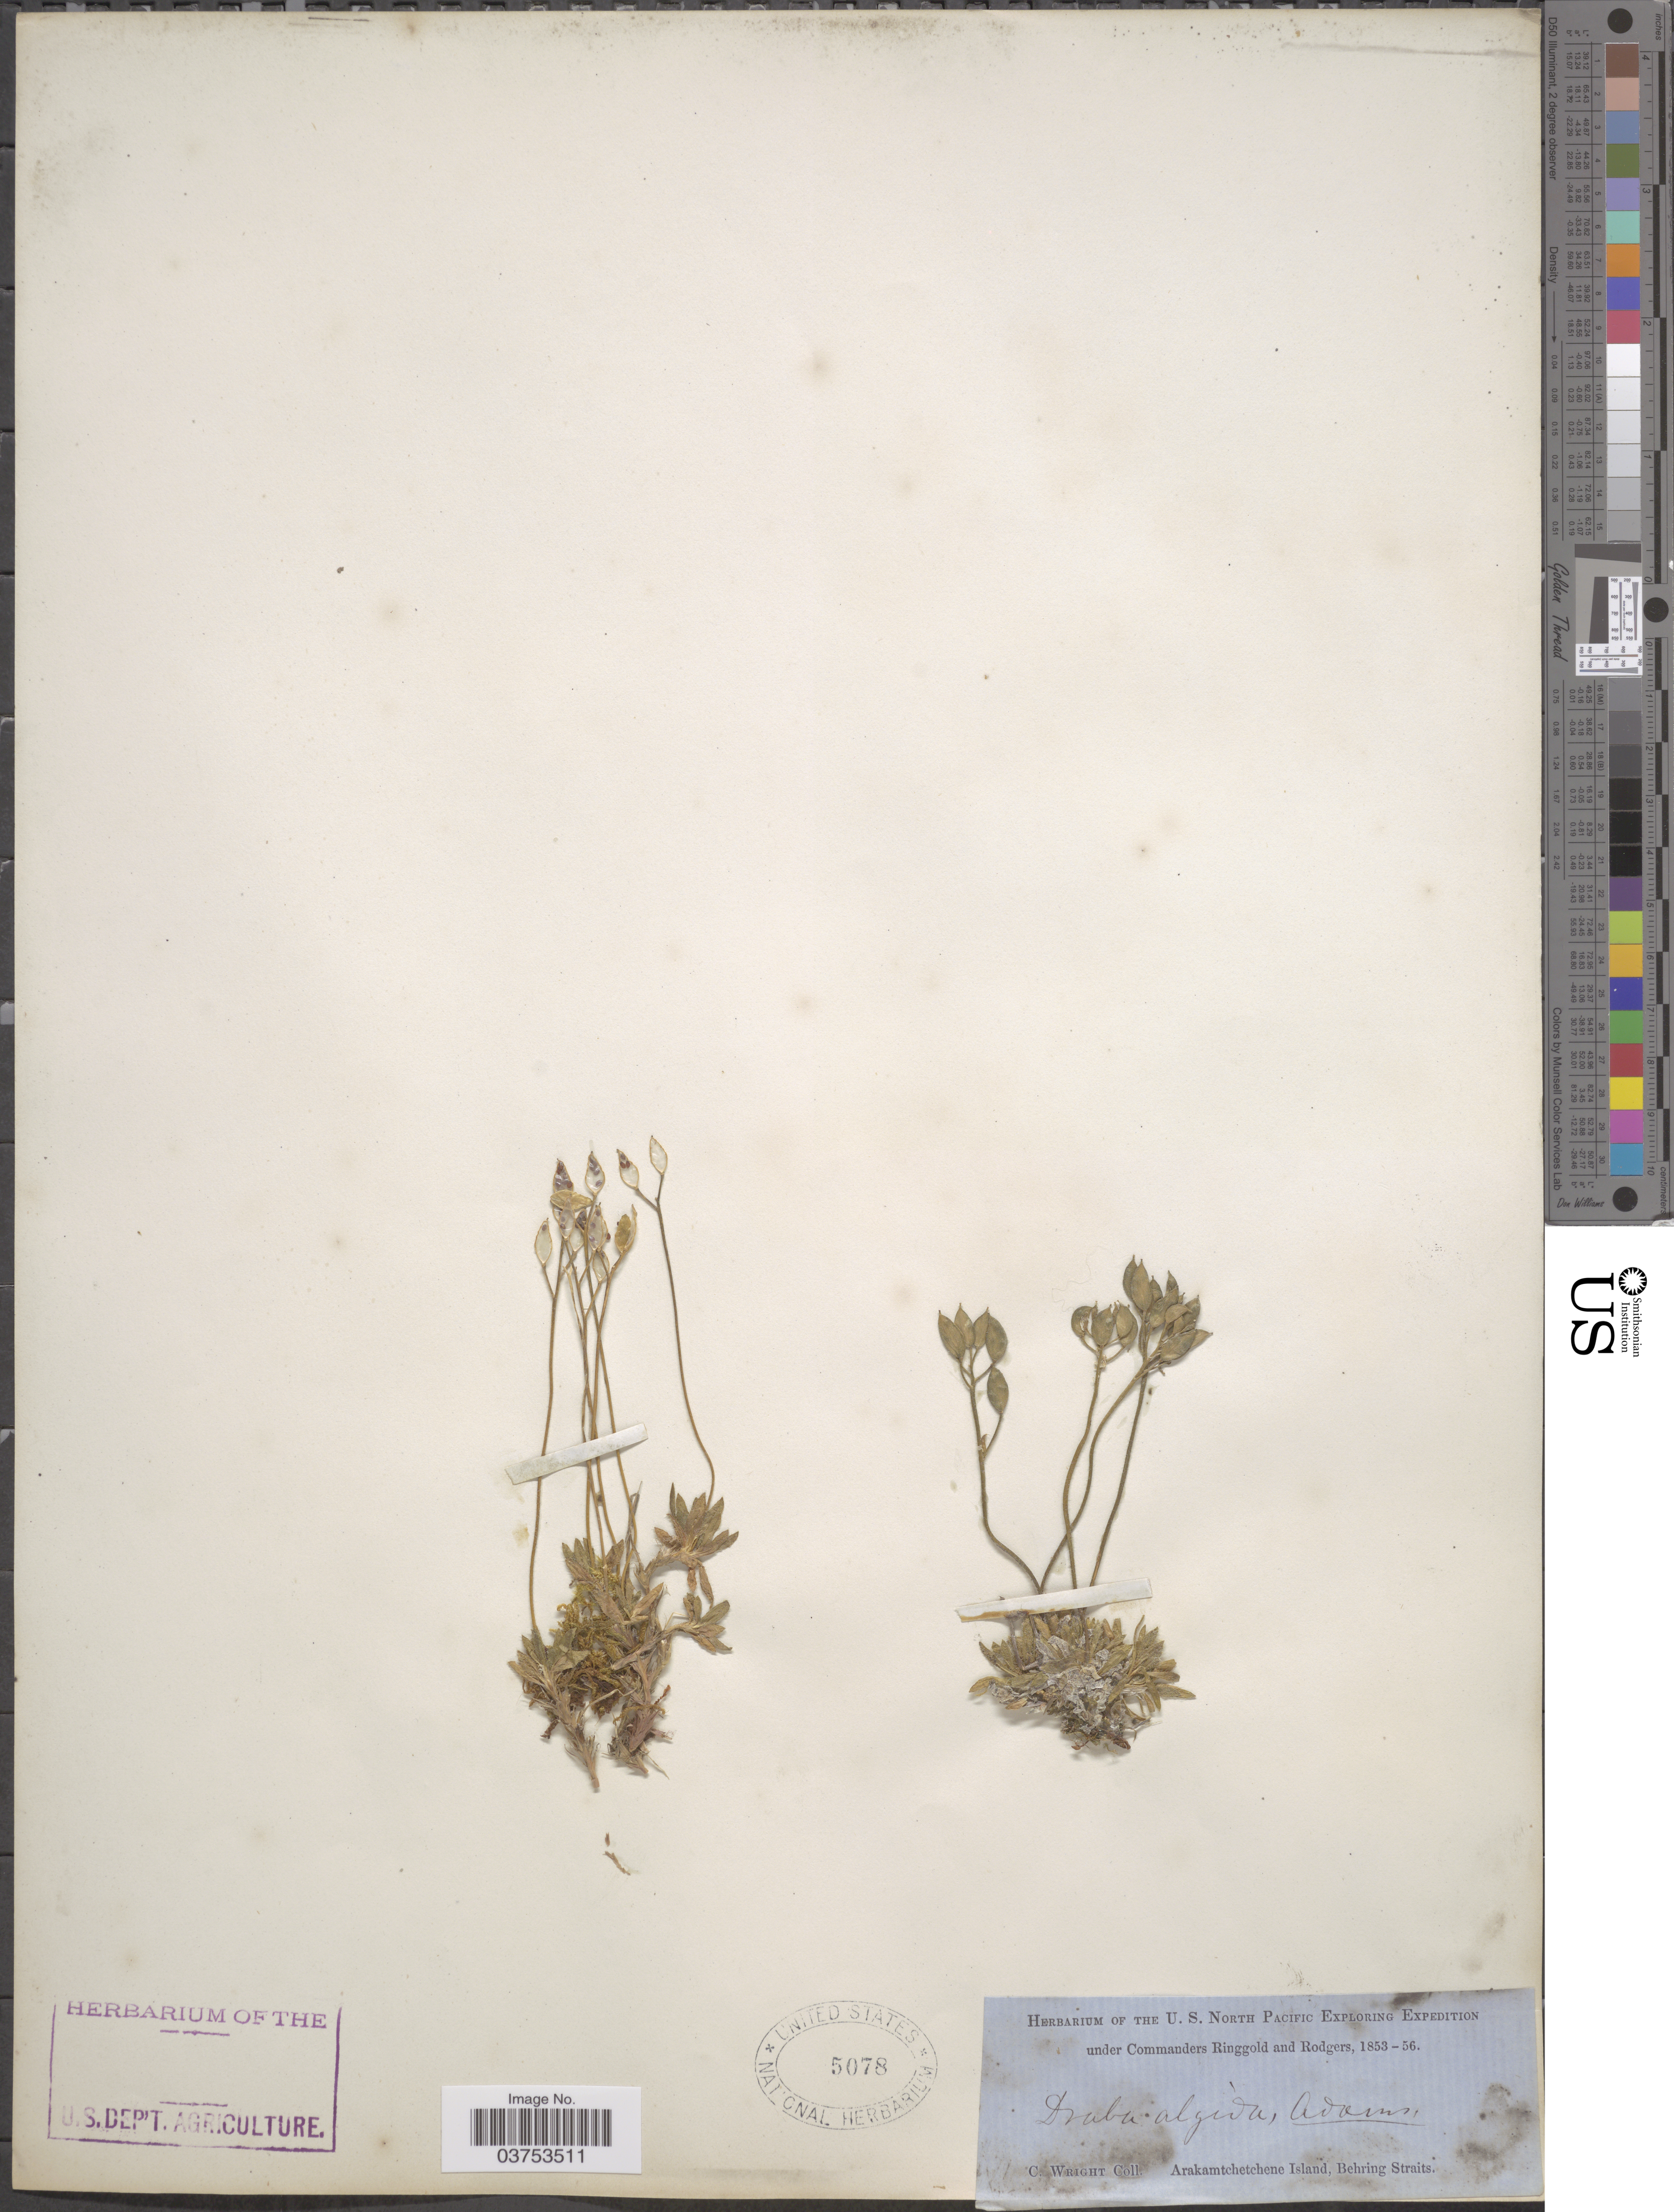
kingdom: Plantae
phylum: Tracheophyta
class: Magnoliopsida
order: Brassicales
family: Brassicaceae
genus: Draba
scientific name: Draba alpina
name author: L.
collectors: C. Wright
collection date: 1853/1856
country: Russian Federation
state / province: Chukotka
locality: Arakamtchetchene Island, Behring Straits.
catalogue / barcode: US 5078